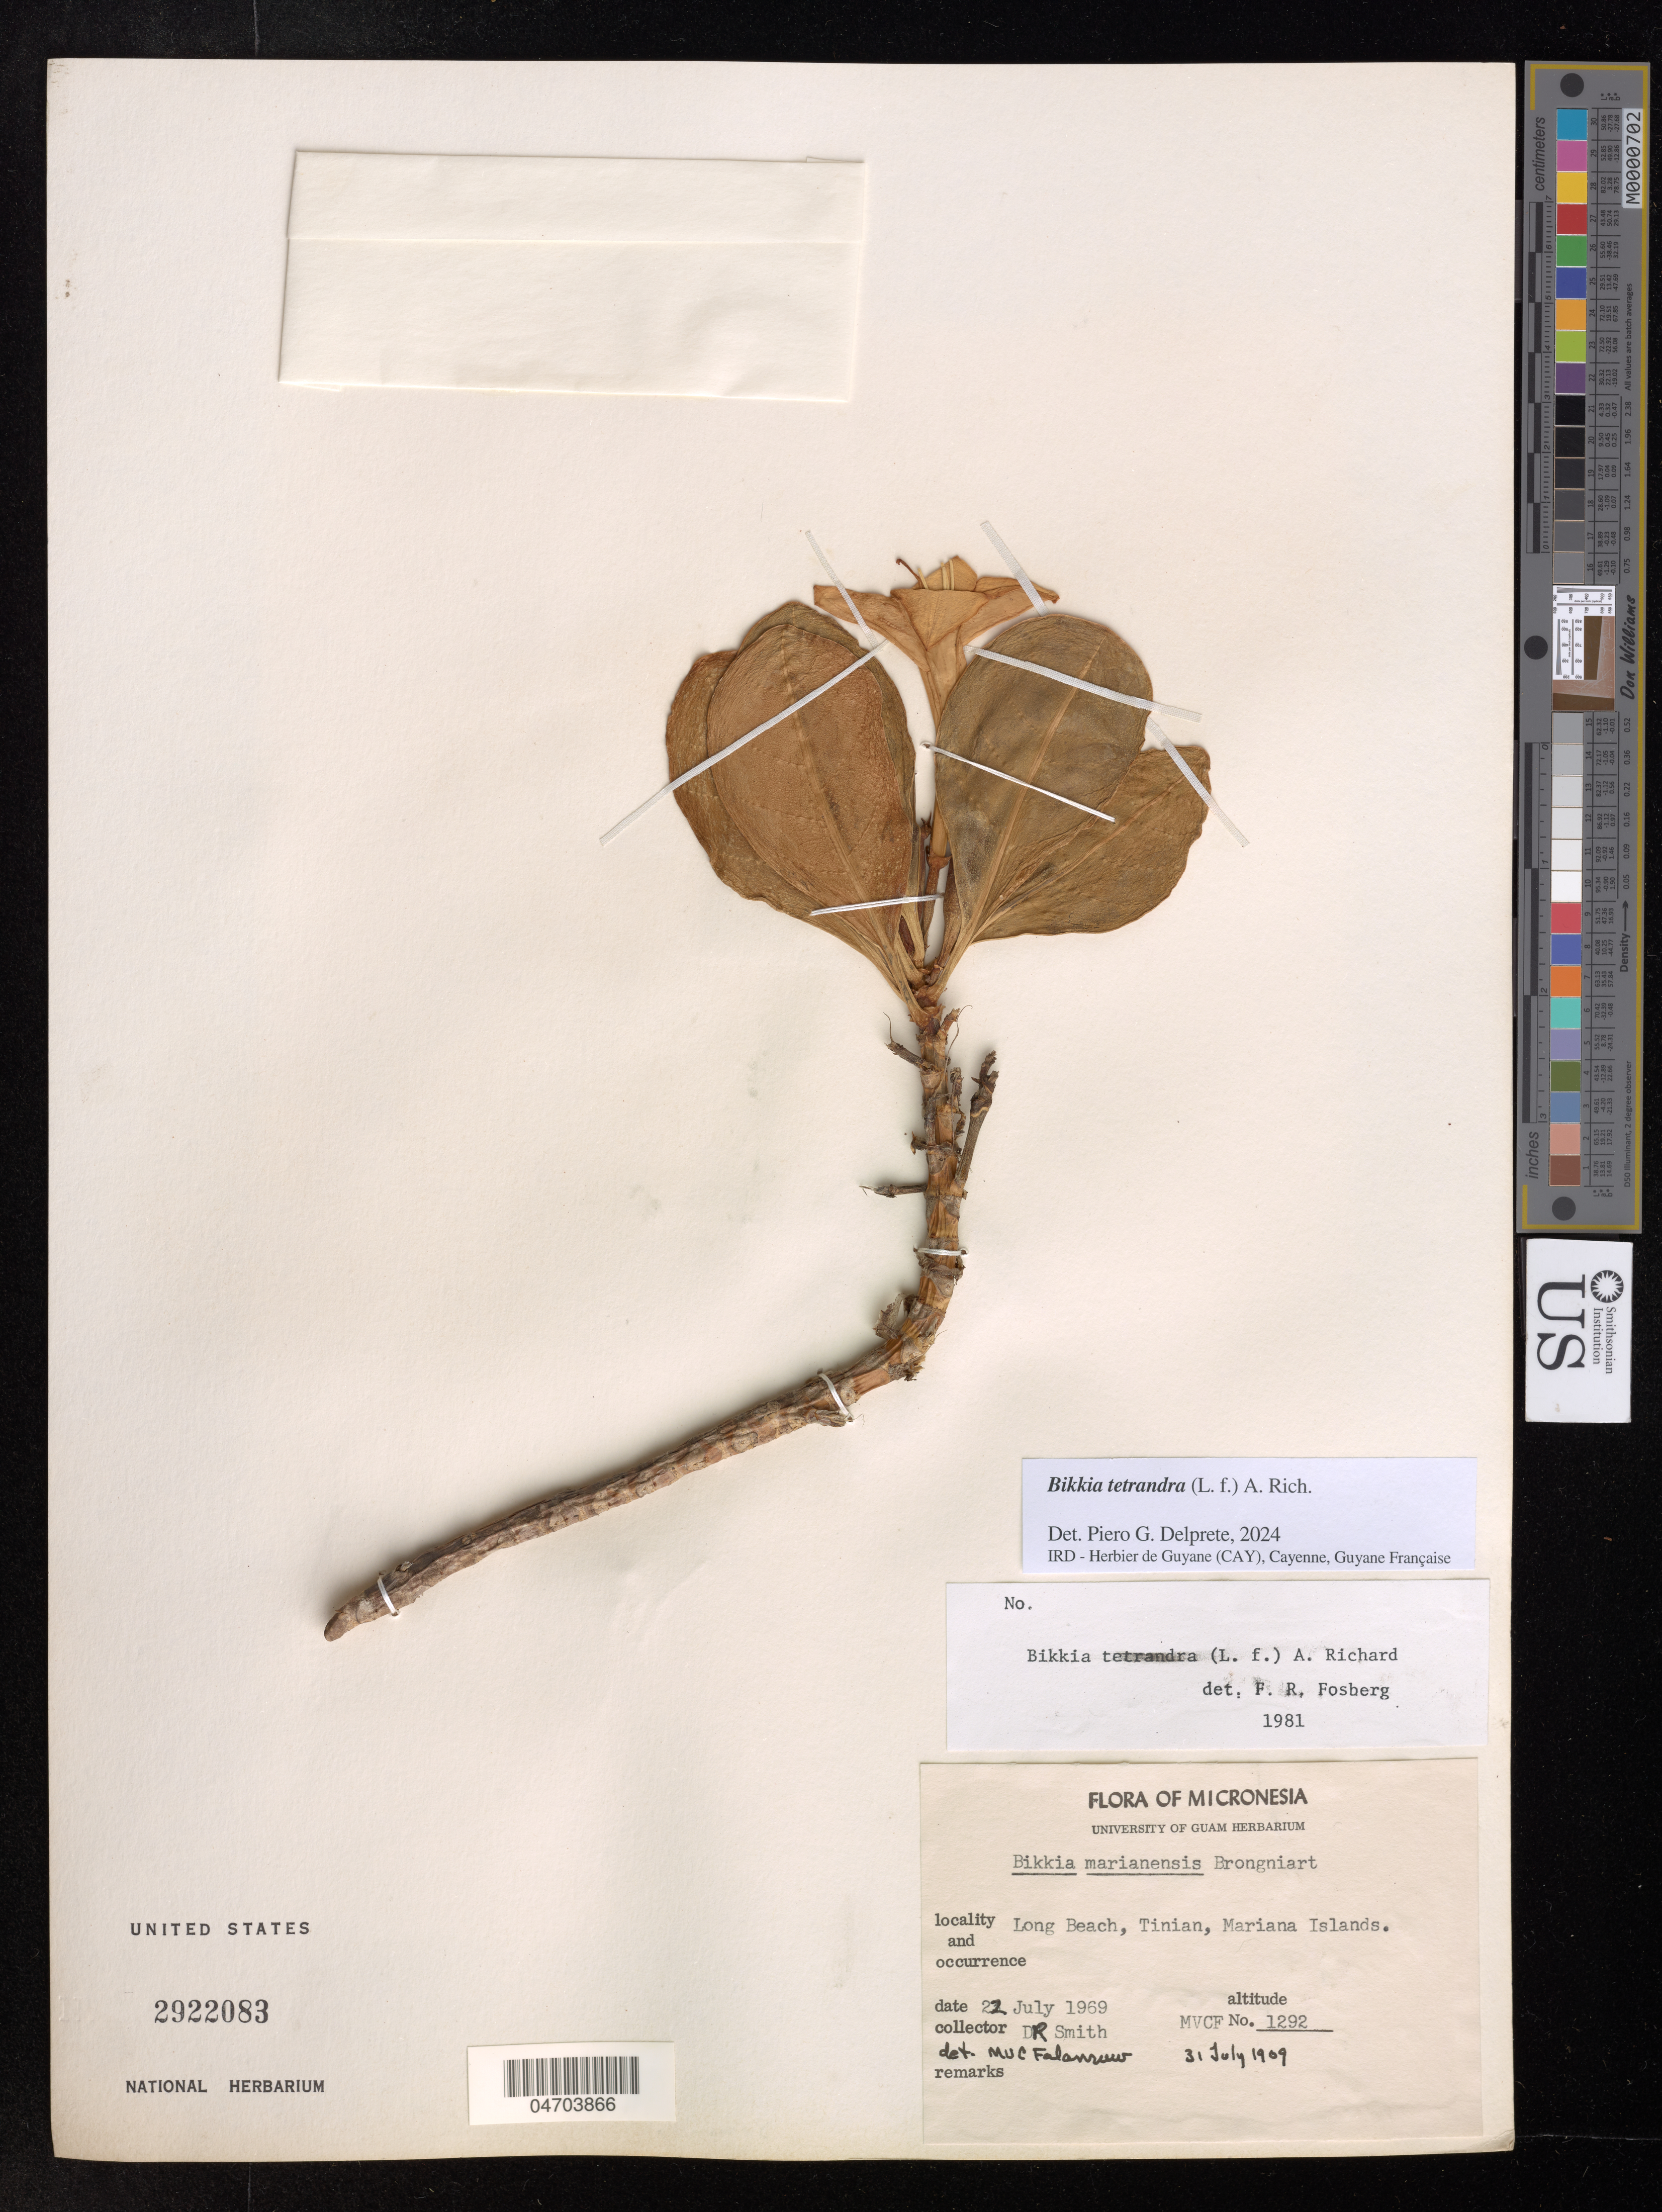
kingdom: Plantae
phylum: Tracheophyta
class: Magnoliopsida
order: Gentianales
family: Rubiaceae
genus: Bikkia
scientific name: Bikkia tetrandra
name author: (L. f.) A. Rich.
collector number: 1292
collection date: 1969-07-22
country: Micronesia, Federated States of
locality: Long Beach, Tinian, Mariana Islands.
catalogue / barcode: US 2922083